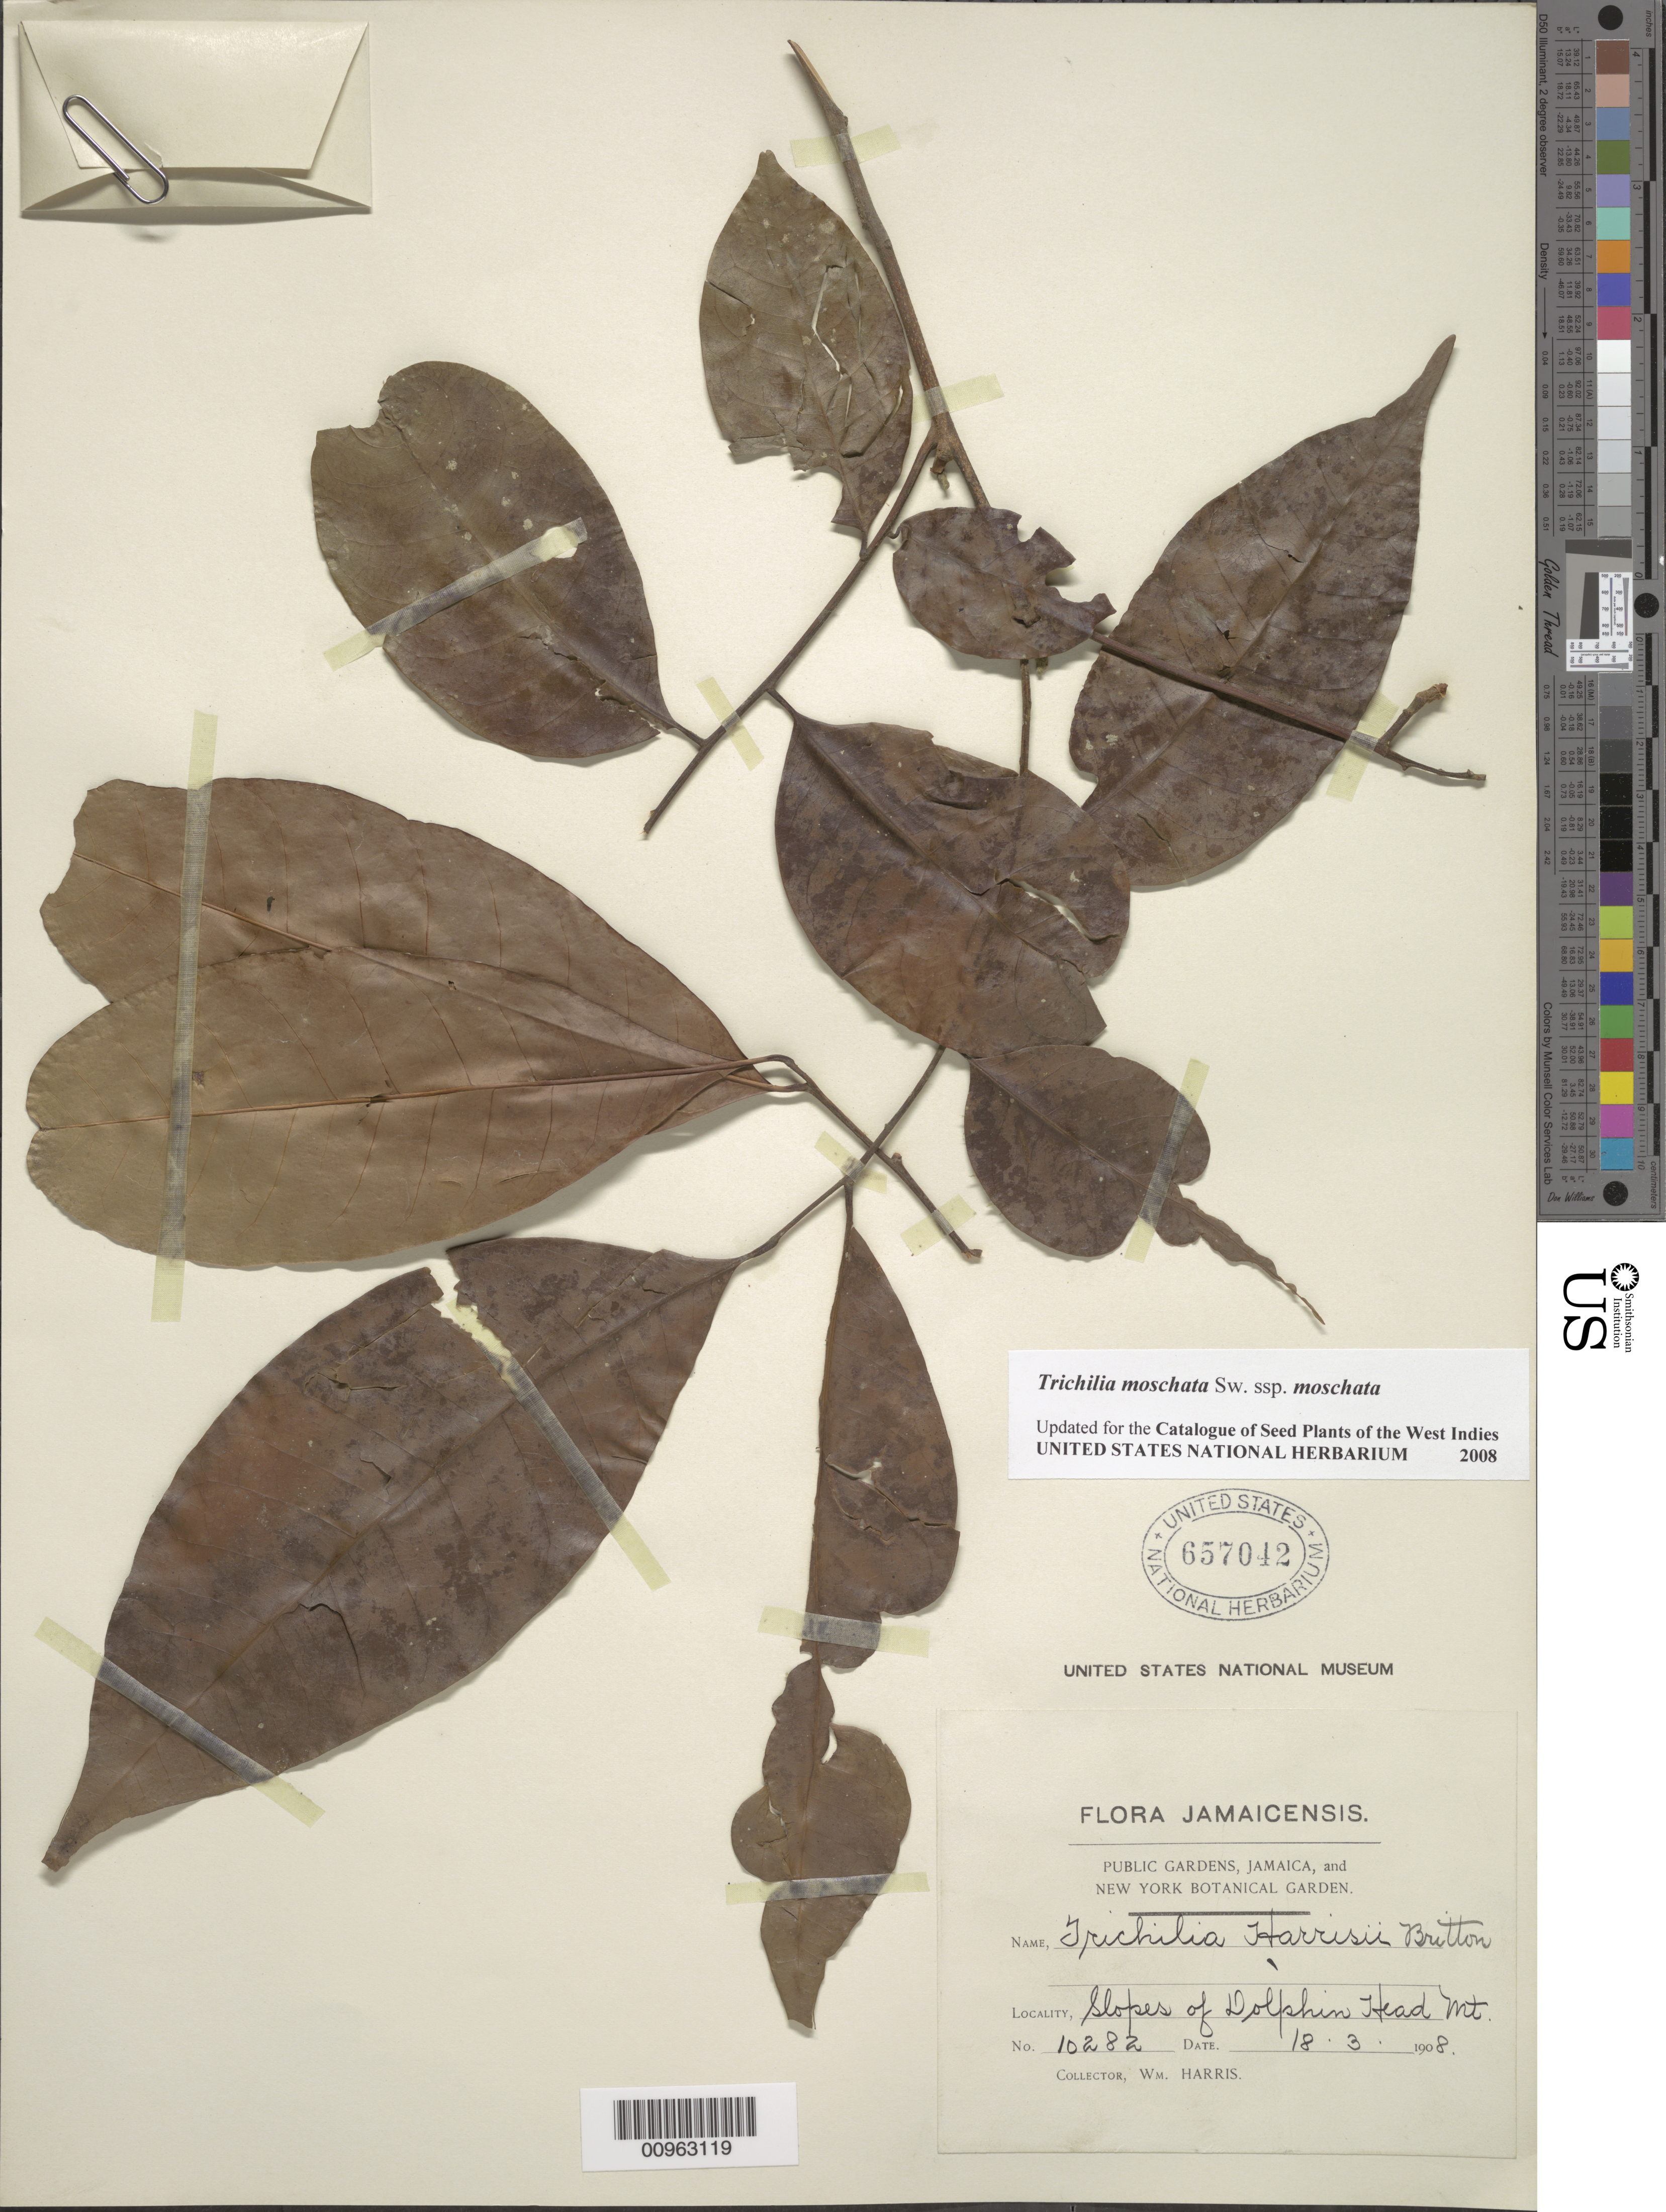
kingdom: Plantae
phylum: Tracheophyta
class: Magnoliopsida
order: Sapindales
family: Meliaceae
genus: Trichilia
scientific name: Trichilia moschata subsp. moschata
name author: Sw.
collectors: W. H. Harris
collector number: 10282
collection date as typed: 18 Mar 1908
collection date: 1908-03-18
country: Jamaica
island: Jamaica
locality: Slopes of Dolphin Head Mt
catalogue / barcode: US 657042